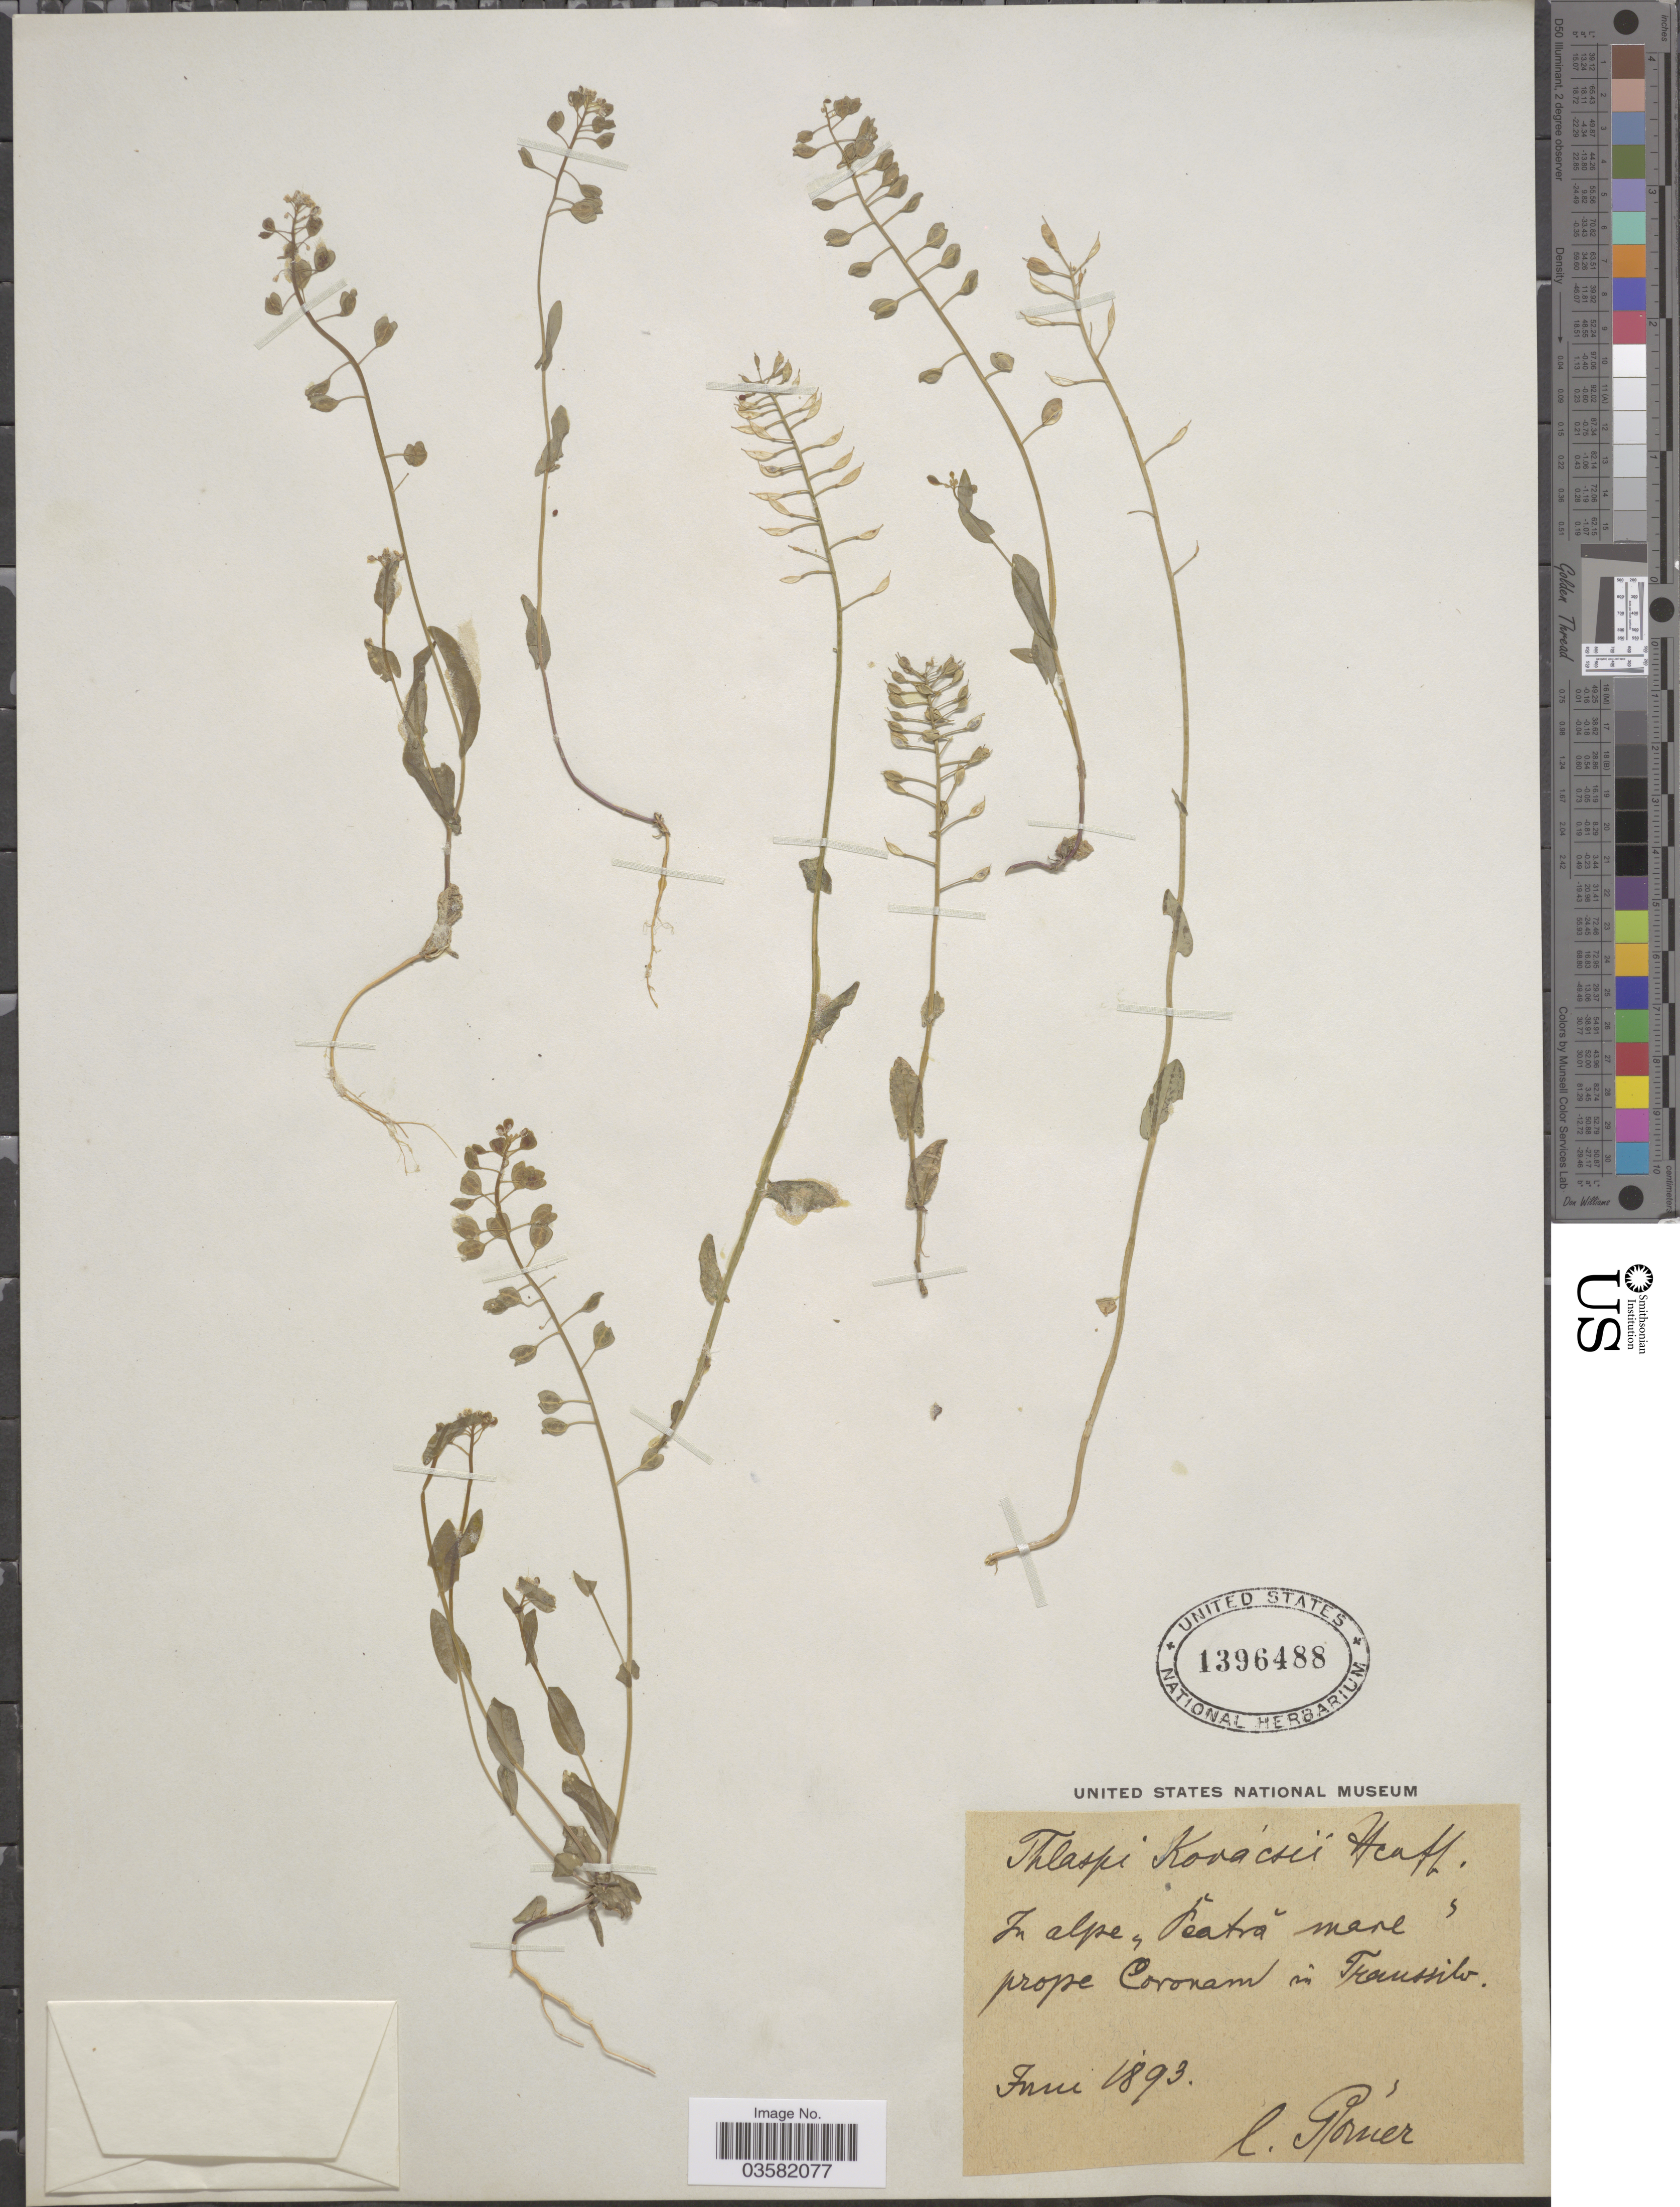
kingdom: Plantae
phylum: Tracheophyta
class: Magnoliopsida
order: Brassicales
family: Brassicaceae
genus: Thlaspi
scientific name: Thlaspi kovatsii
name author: Heuff.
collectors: -. Romer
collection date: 1893-06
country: Romania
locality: In alpe "Peatră [interpreted] mare" prope Coronam in Transsilv.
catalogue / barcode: US 1396488